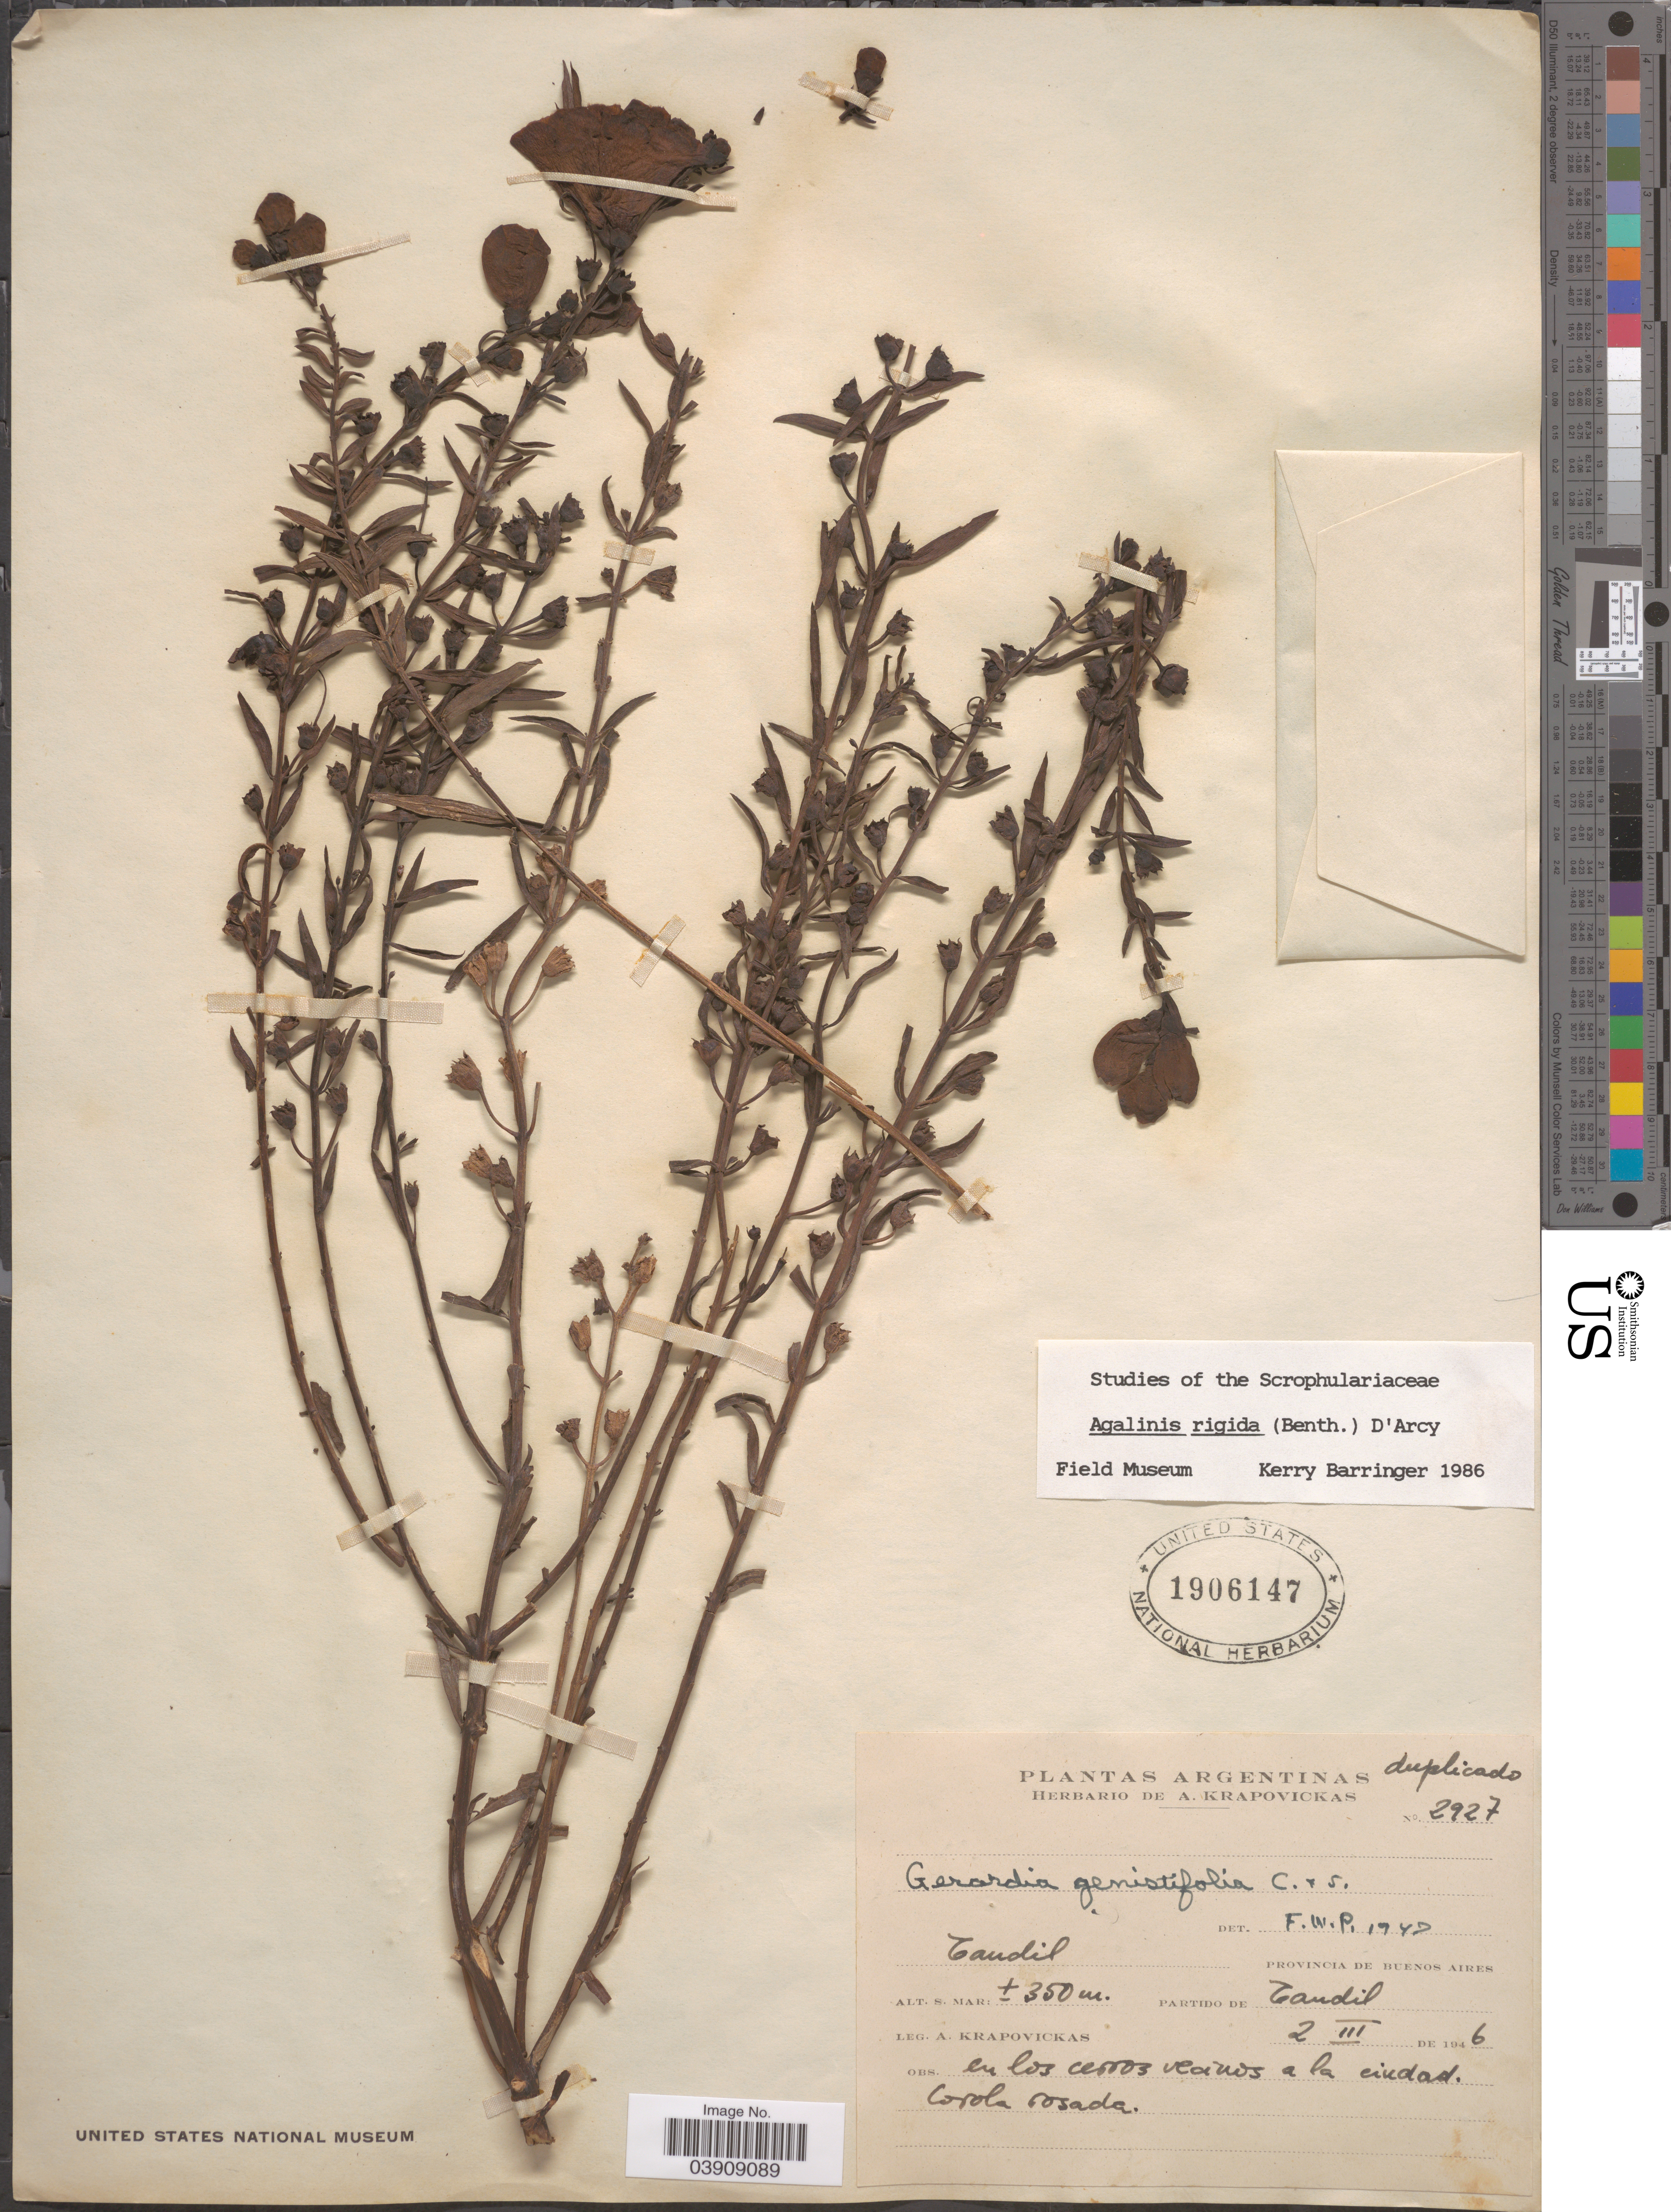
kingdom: Plantae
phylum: Tracheophyta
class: Magnoliopsida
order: Lamiales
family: Orobanchaceae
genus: Agalinis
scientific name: Agalinis rigida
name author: (Gillies ex Benth.) D'Arcy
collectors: A. Krapovickas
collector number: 2927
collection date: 1946-03-02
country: Argentina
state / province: Buenos Aires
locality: Tandil. Partido de Tandil.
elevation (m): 350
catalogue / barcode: US 1906147